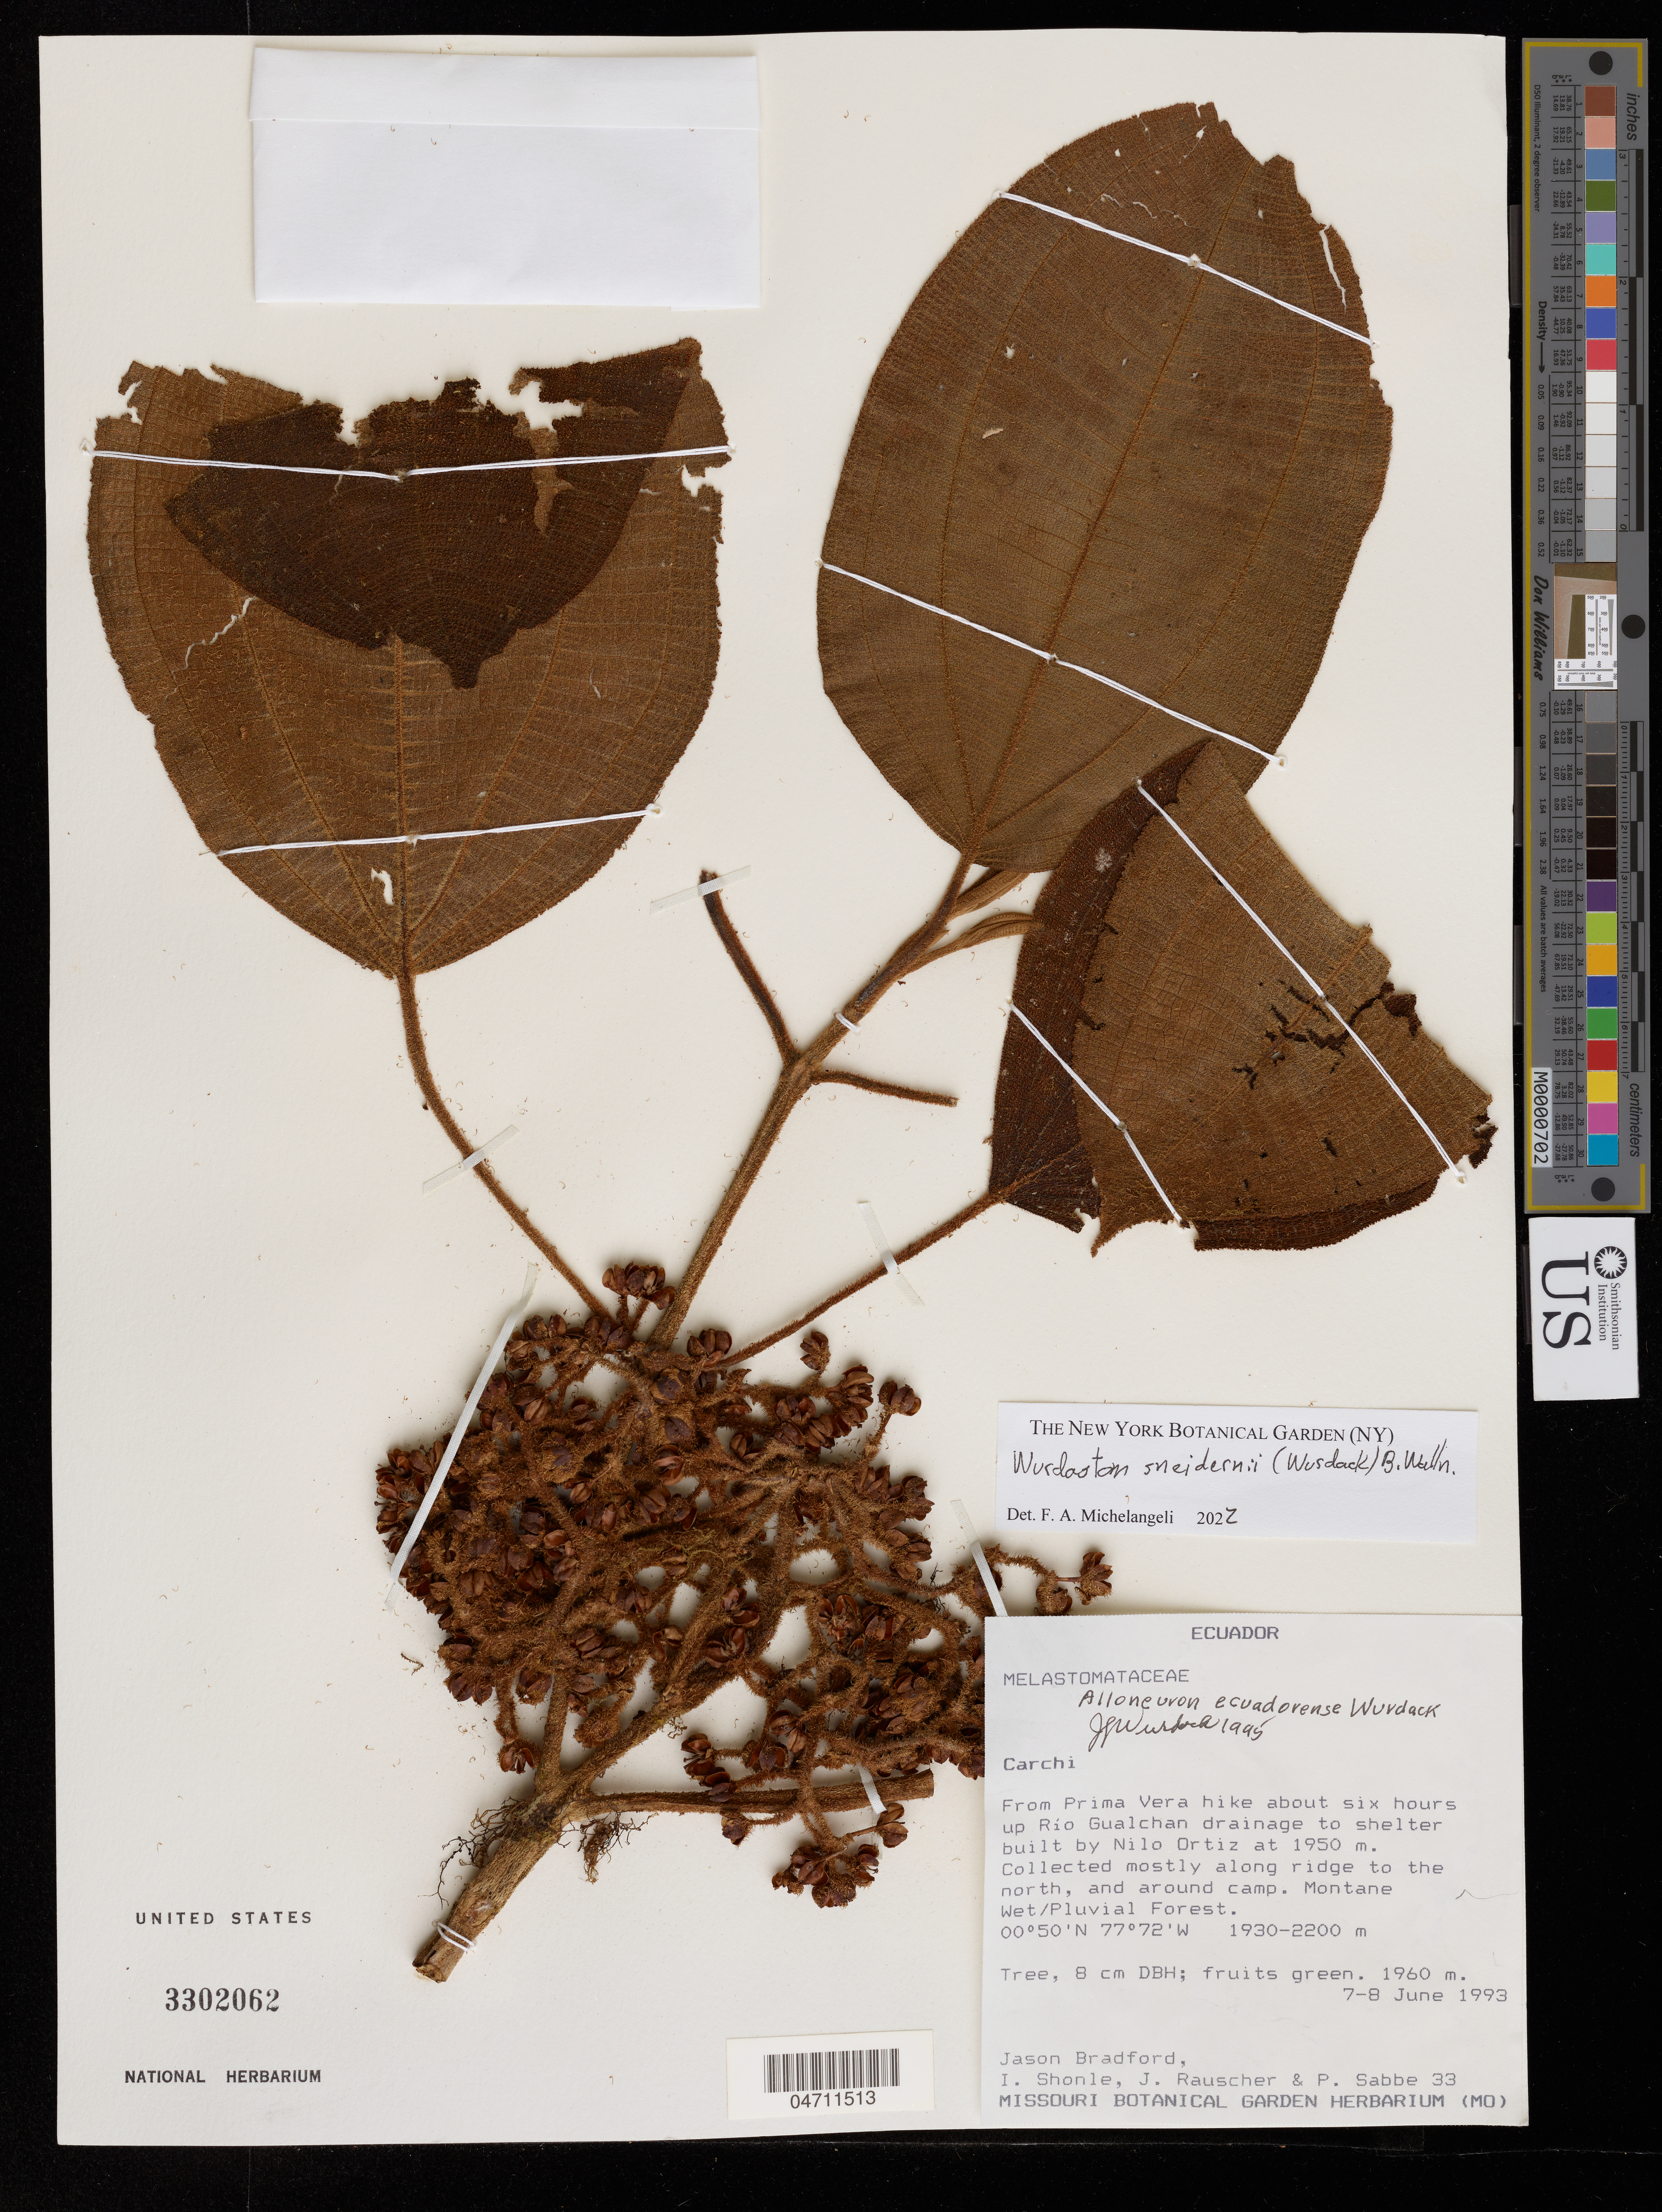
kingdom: Plantae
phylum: Tracheophyta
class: Magnoliopsida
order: Myrtales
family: Melastomataceae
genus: Wurdastom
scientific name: Wurdastom sneidernii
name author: (Wurdack) B. Walln.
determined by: Michelangeli, F. A.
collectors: J. C. Bradford, I. Shonle, J. Rauscher & P. Sabbe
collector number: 33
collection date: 1993-06-07/1993-06-08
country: Ecuador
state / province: Carchi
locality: From Prima Vera hike about six hours up Rio Gualchan drainage to shelter built by Nilo Oritz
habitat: (1960 m) Montane wet/pluvial forest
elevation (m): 1930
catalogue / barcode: US 3302062